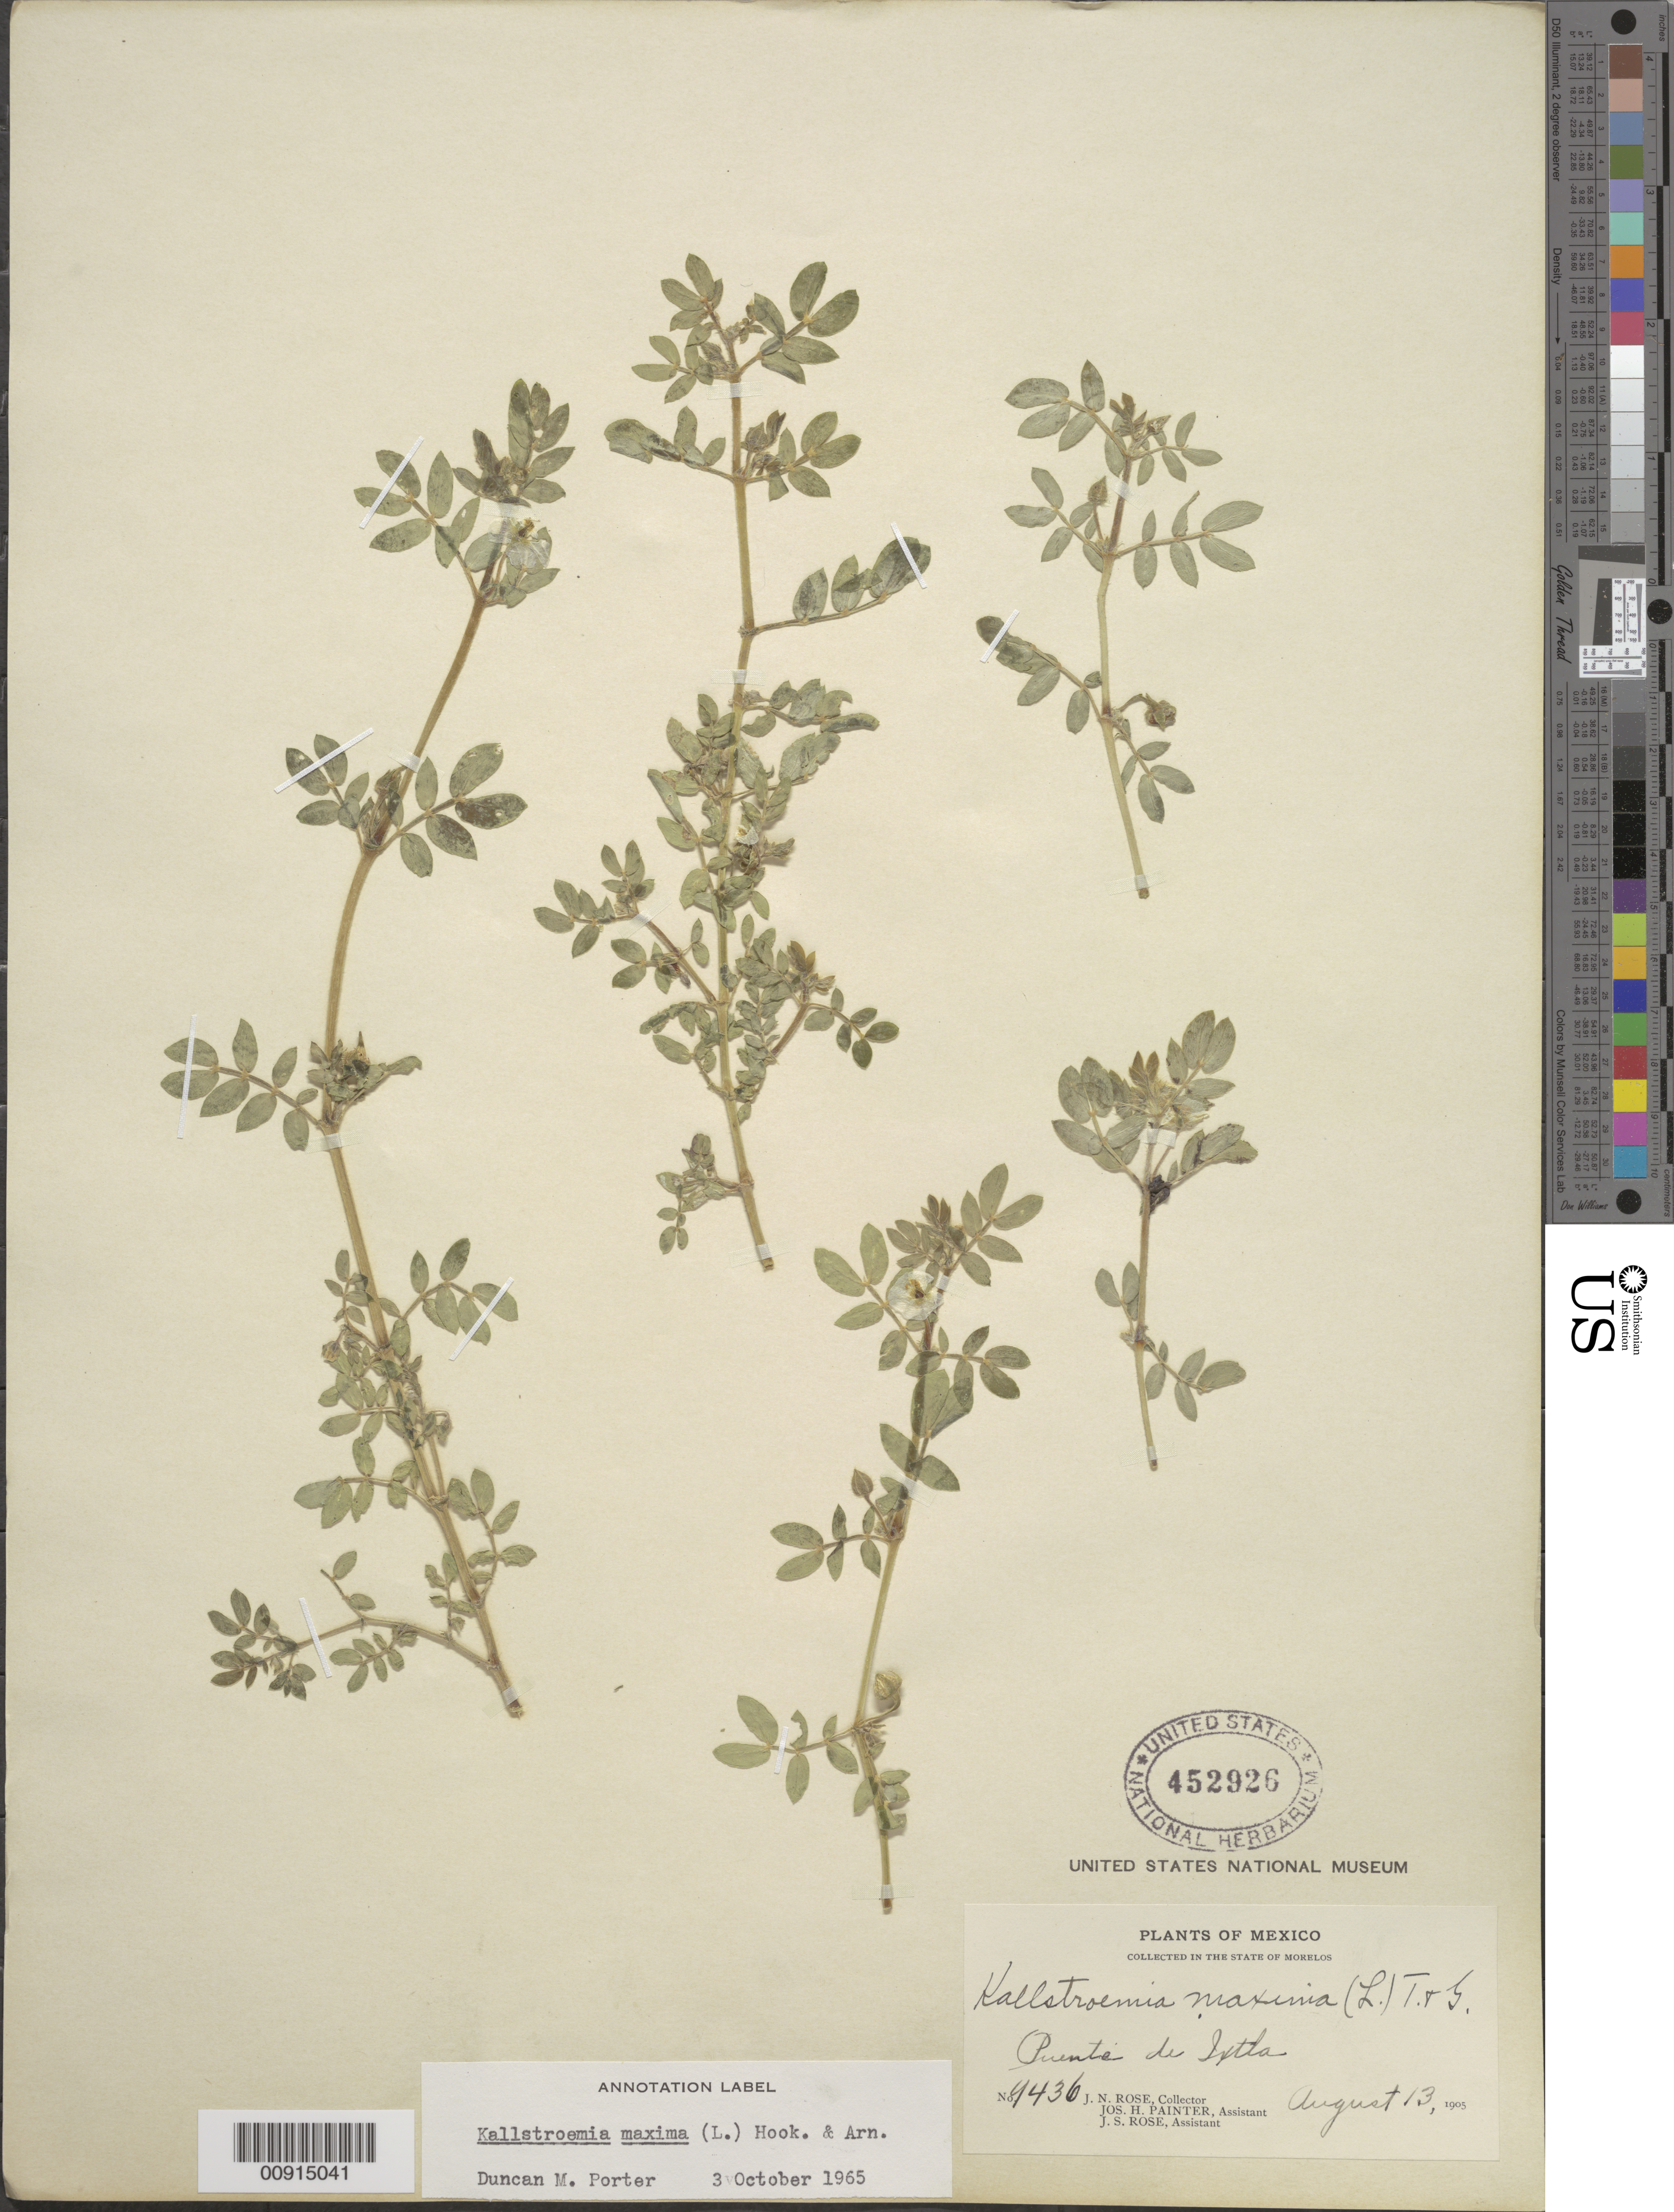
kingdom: Plantae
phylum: Tracheophyta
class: Magnoliopsida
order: Zygophyllales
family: Zygophyllaceae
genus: Kallstroemia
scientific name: Kallstroemia maxima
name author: (L.) Hook. & Arn.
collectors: J. N. Rose, J. H. Painter & J. S. Rose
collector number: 9436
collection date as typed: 13 Aug 1905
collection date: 1905-08-13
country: Mexico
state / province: Morelos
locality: Puente de Ixtla, State of Morelos.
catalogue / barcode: US 452926